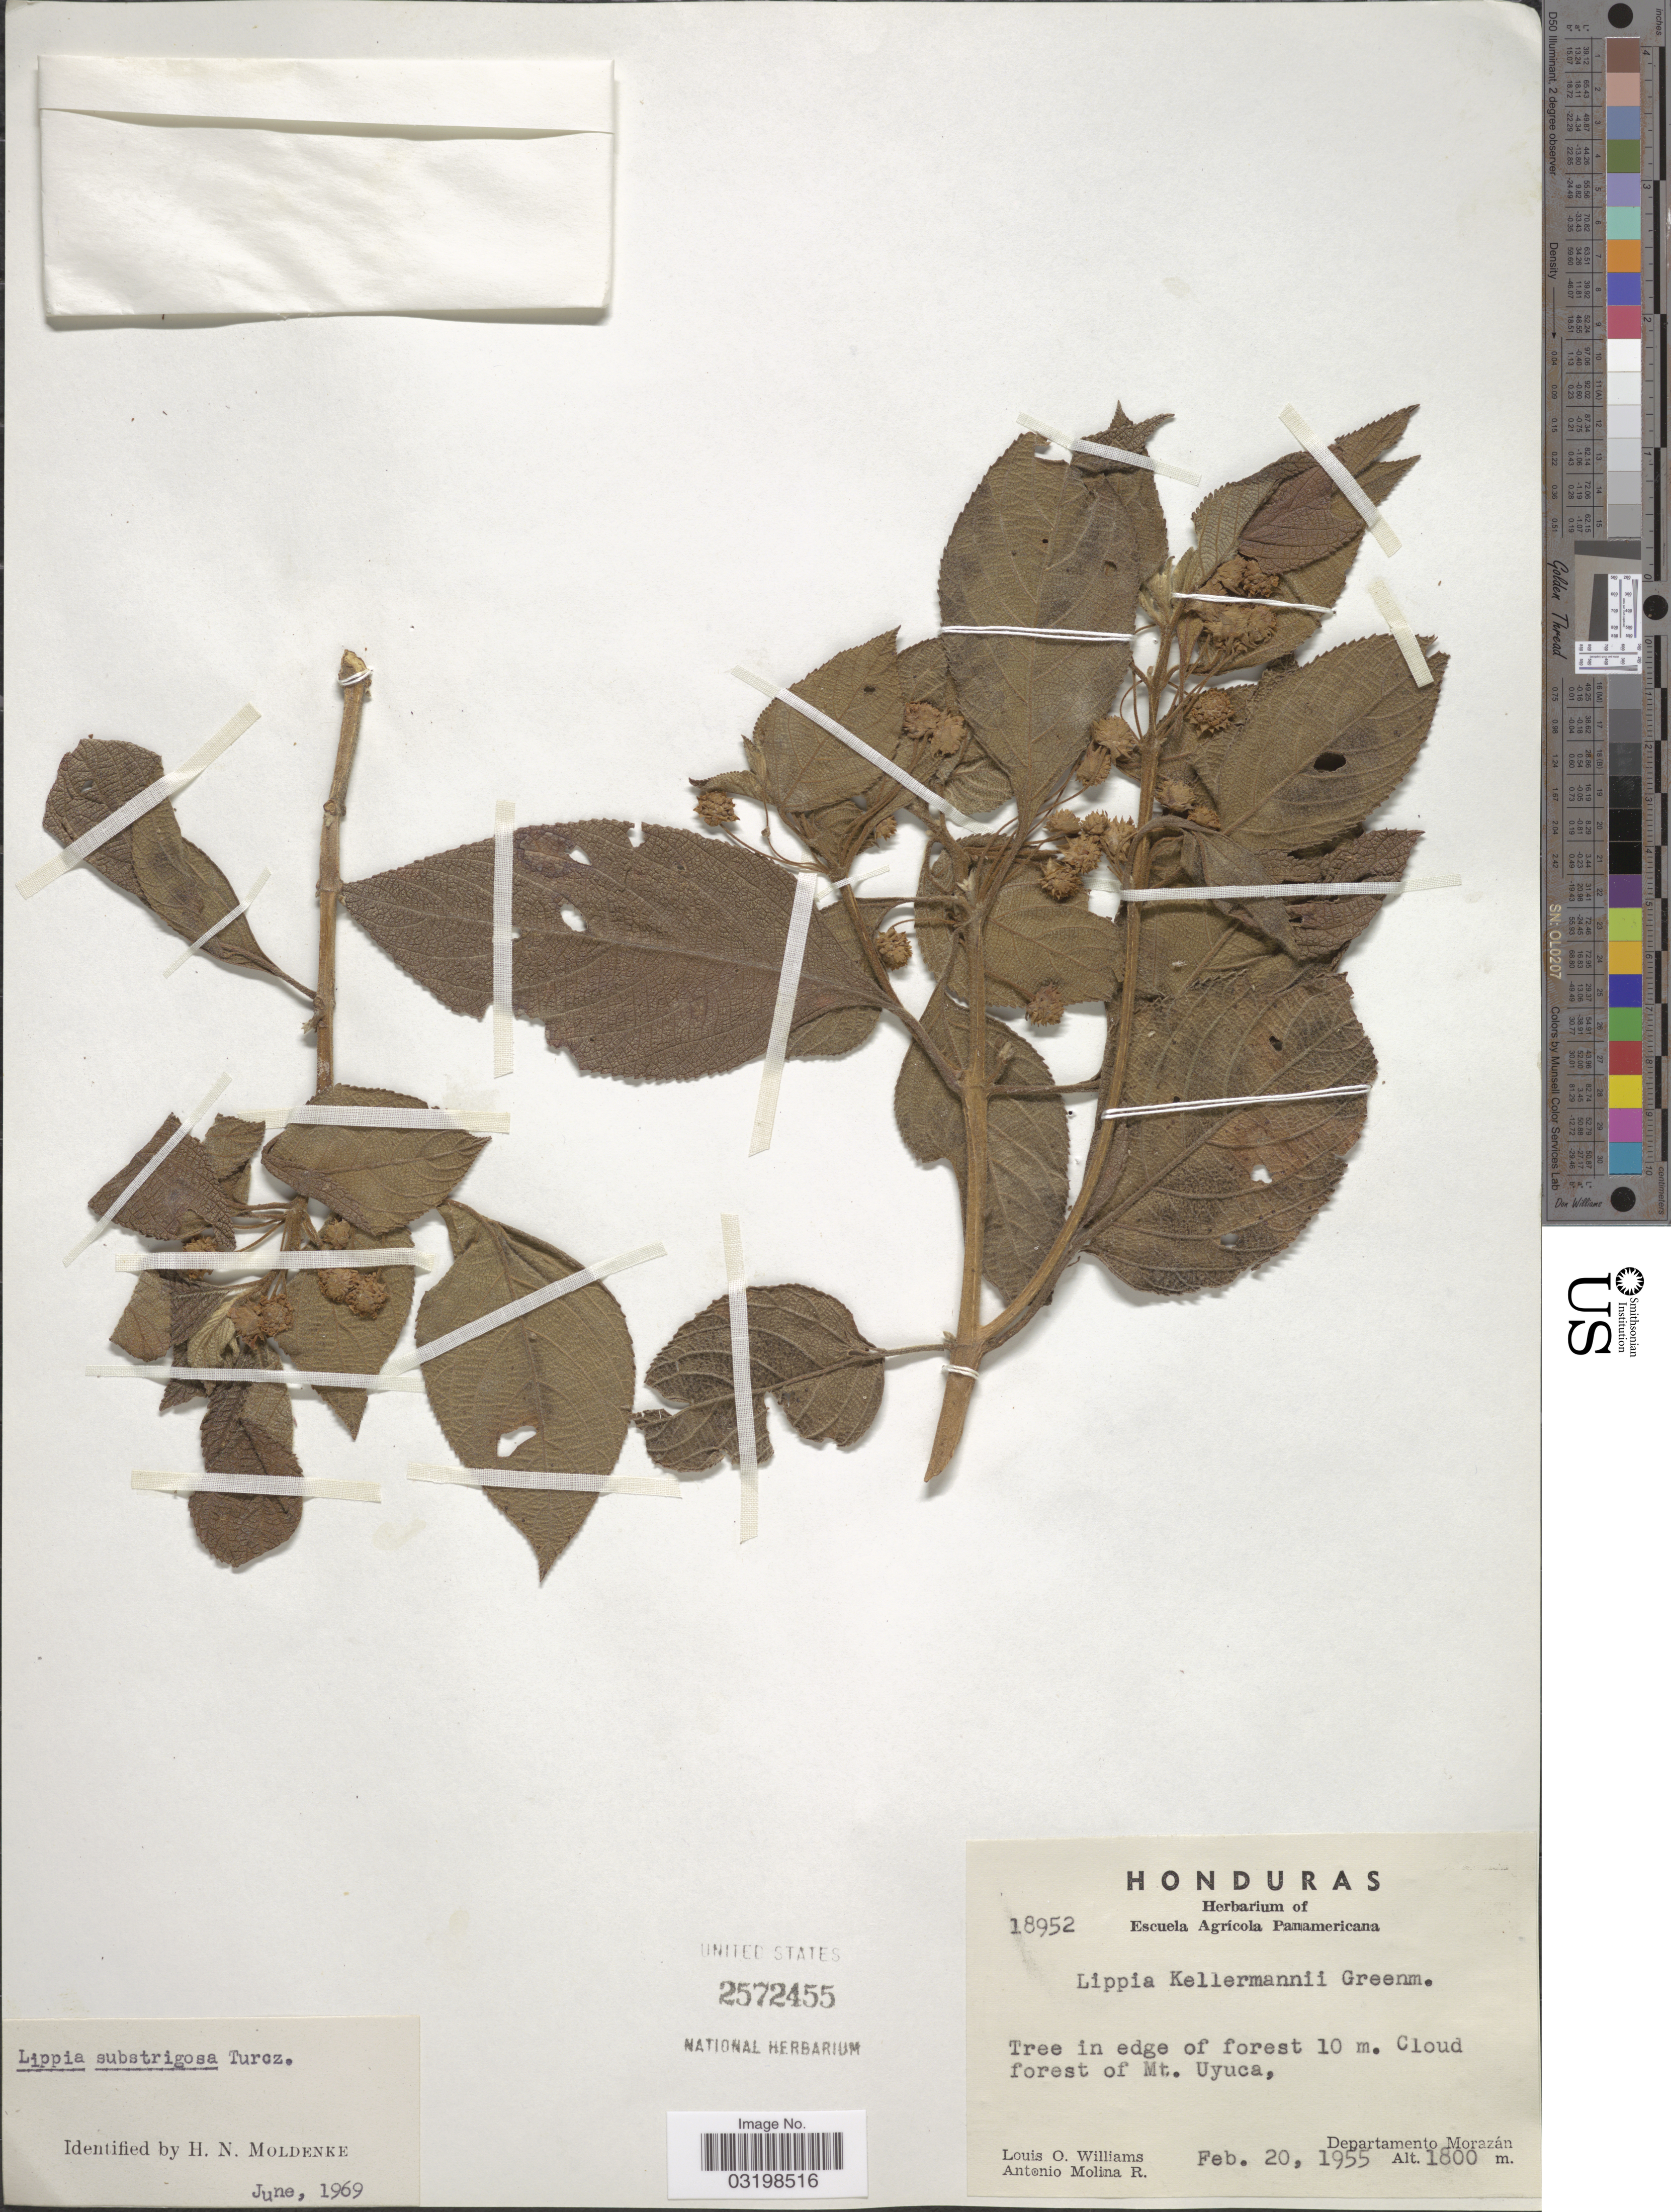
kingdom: Plantae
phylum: Tracheophyta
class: Magnoliopsida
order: Lamiales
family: Verbenaceae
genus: Lippia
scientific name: Lippia umbellata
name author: Cav.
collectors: L. O. Williams & A. Molina R.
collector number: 18952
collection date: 1955-02-20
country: Honduras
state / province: Fco. Morazán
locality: Cloud forest of Mt. Uyuca, Departamento Morazán.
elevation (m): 1800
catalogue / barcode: US 2572455